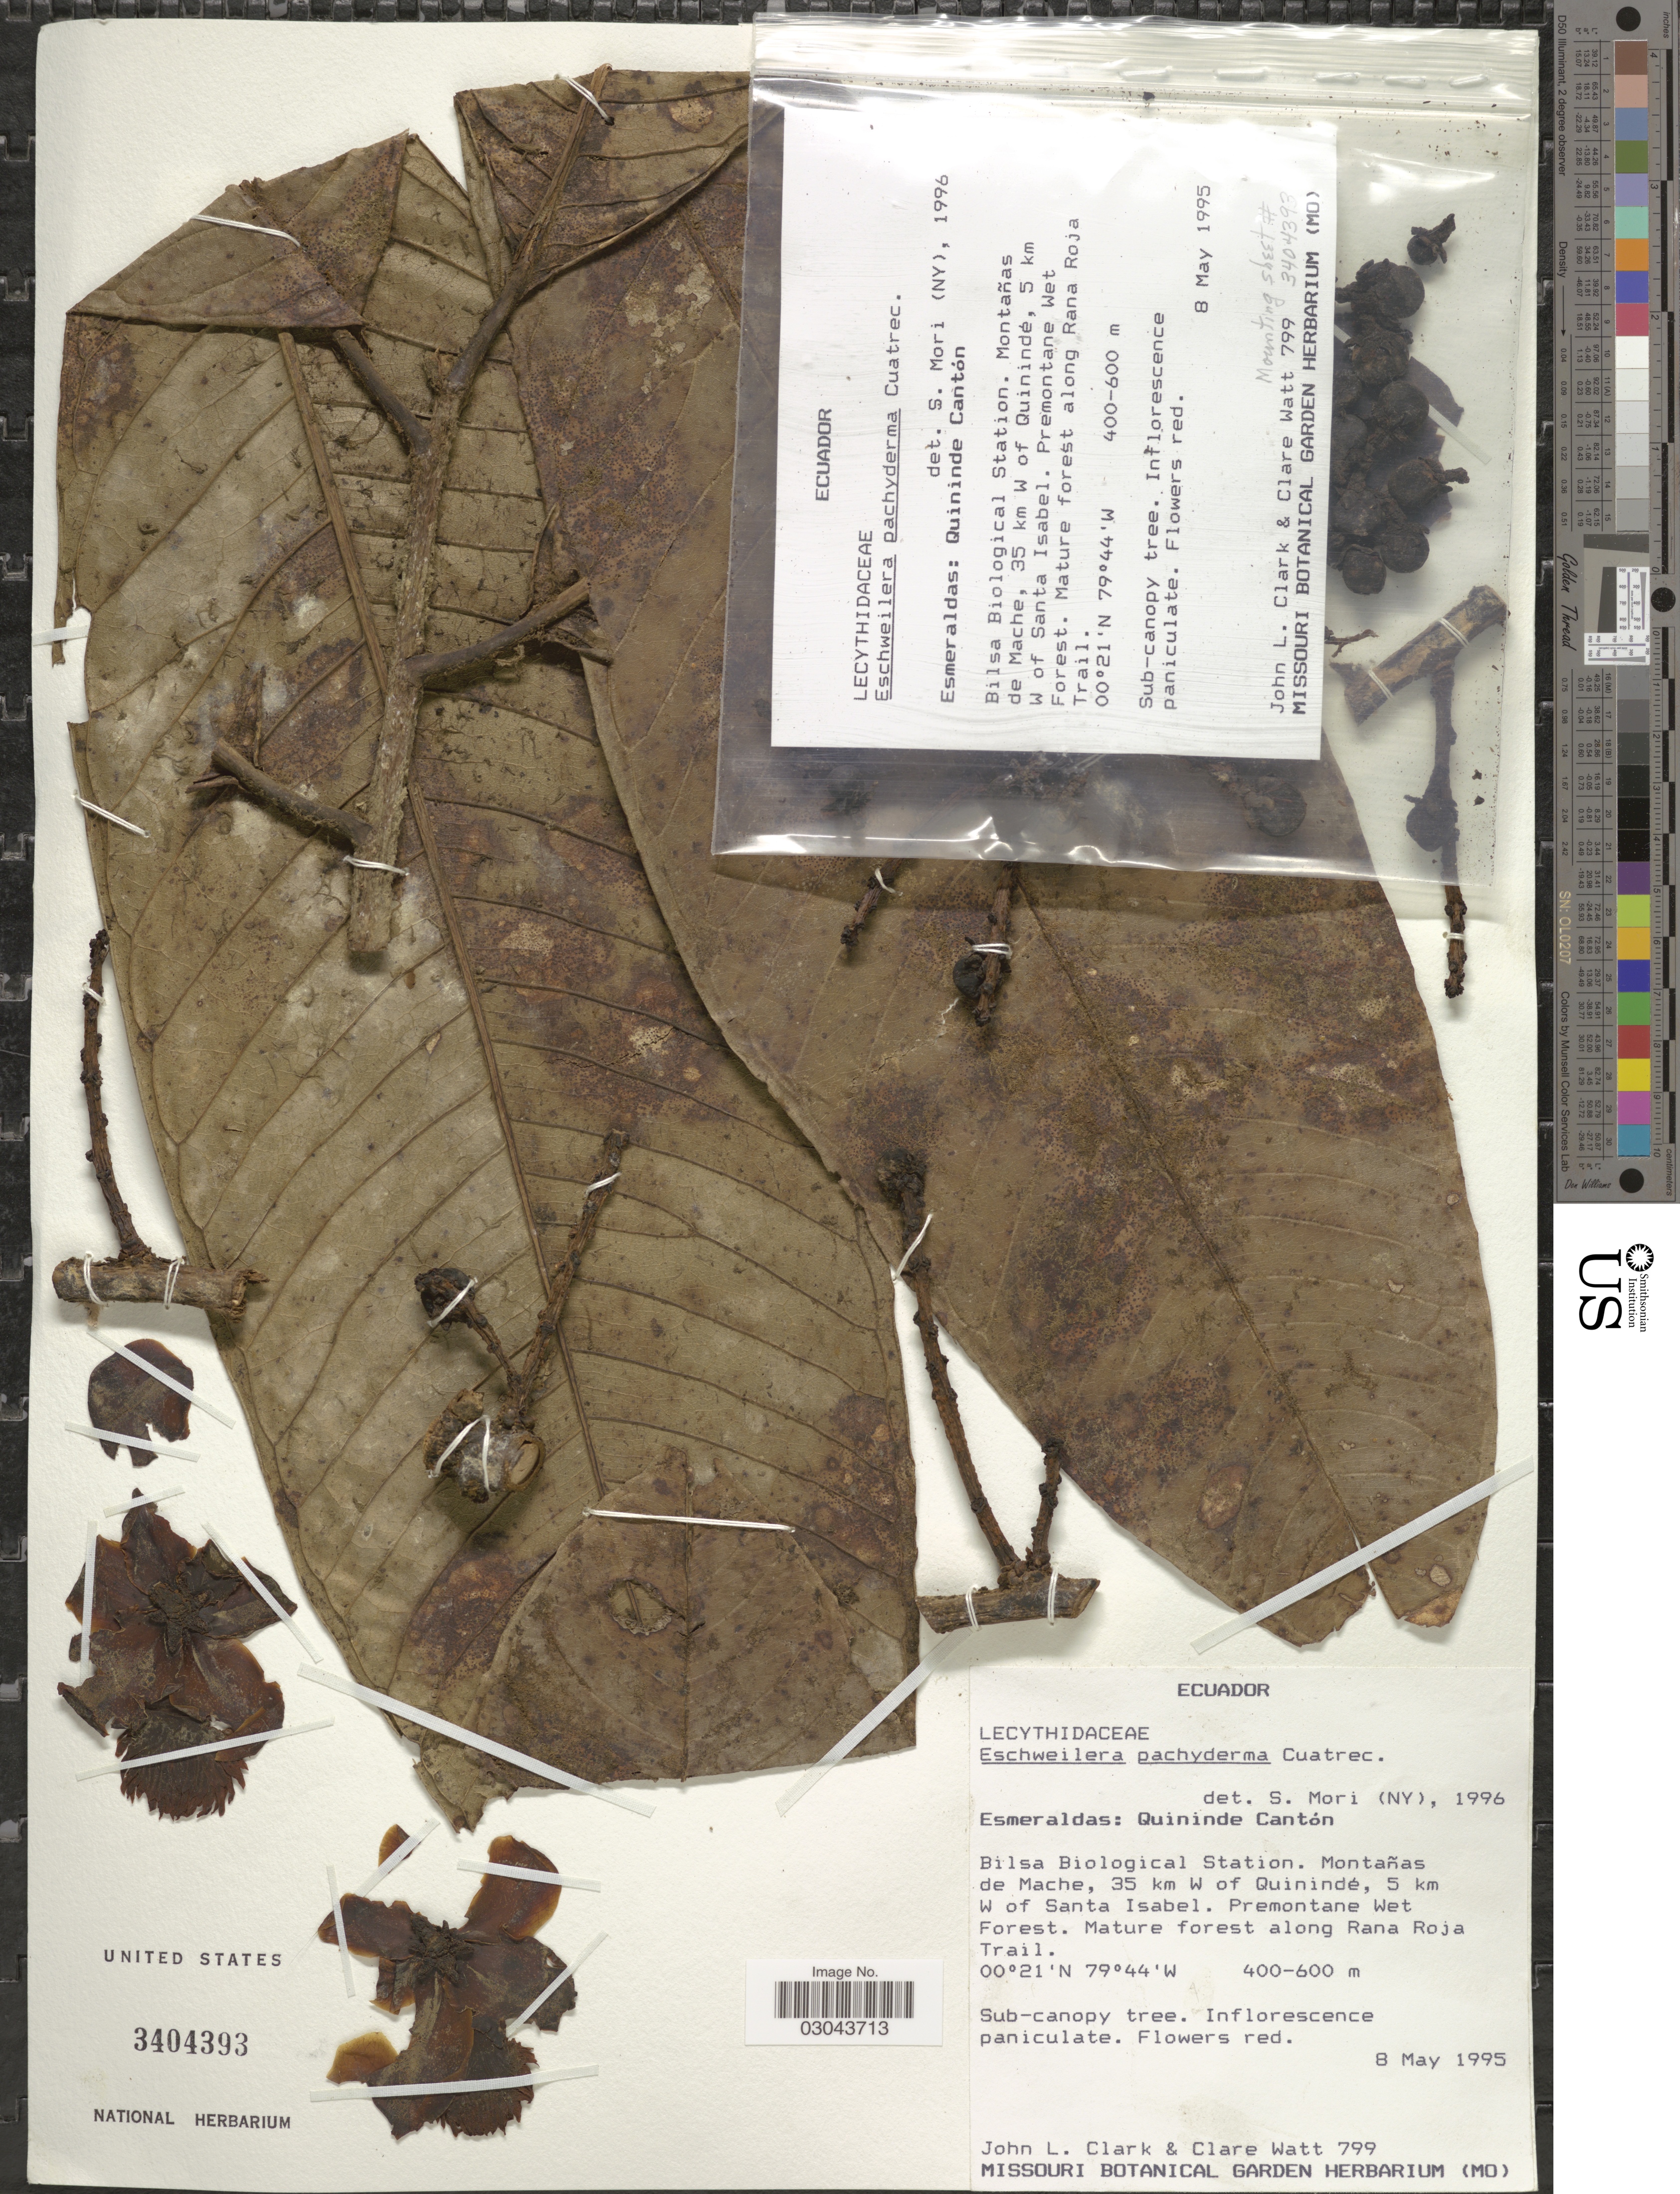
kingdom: Plantae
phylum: Tracheophyta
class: Magnoliopsida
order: Ericales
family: Lecythidaceae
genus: Eschweilera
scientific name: Eschweilera pachyderma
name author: Cuatrec.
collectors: J. L. Clark & C. Watt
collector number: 799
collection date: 1995-05-08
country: Ecuador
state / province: Esmeraldas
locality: Quininde Cantón. Bilsa Biological Station. Montañas de Mache, 35 km W of Quinindé, 5 km W of Santa Isabel.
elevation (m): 400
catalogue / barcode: US 3404393